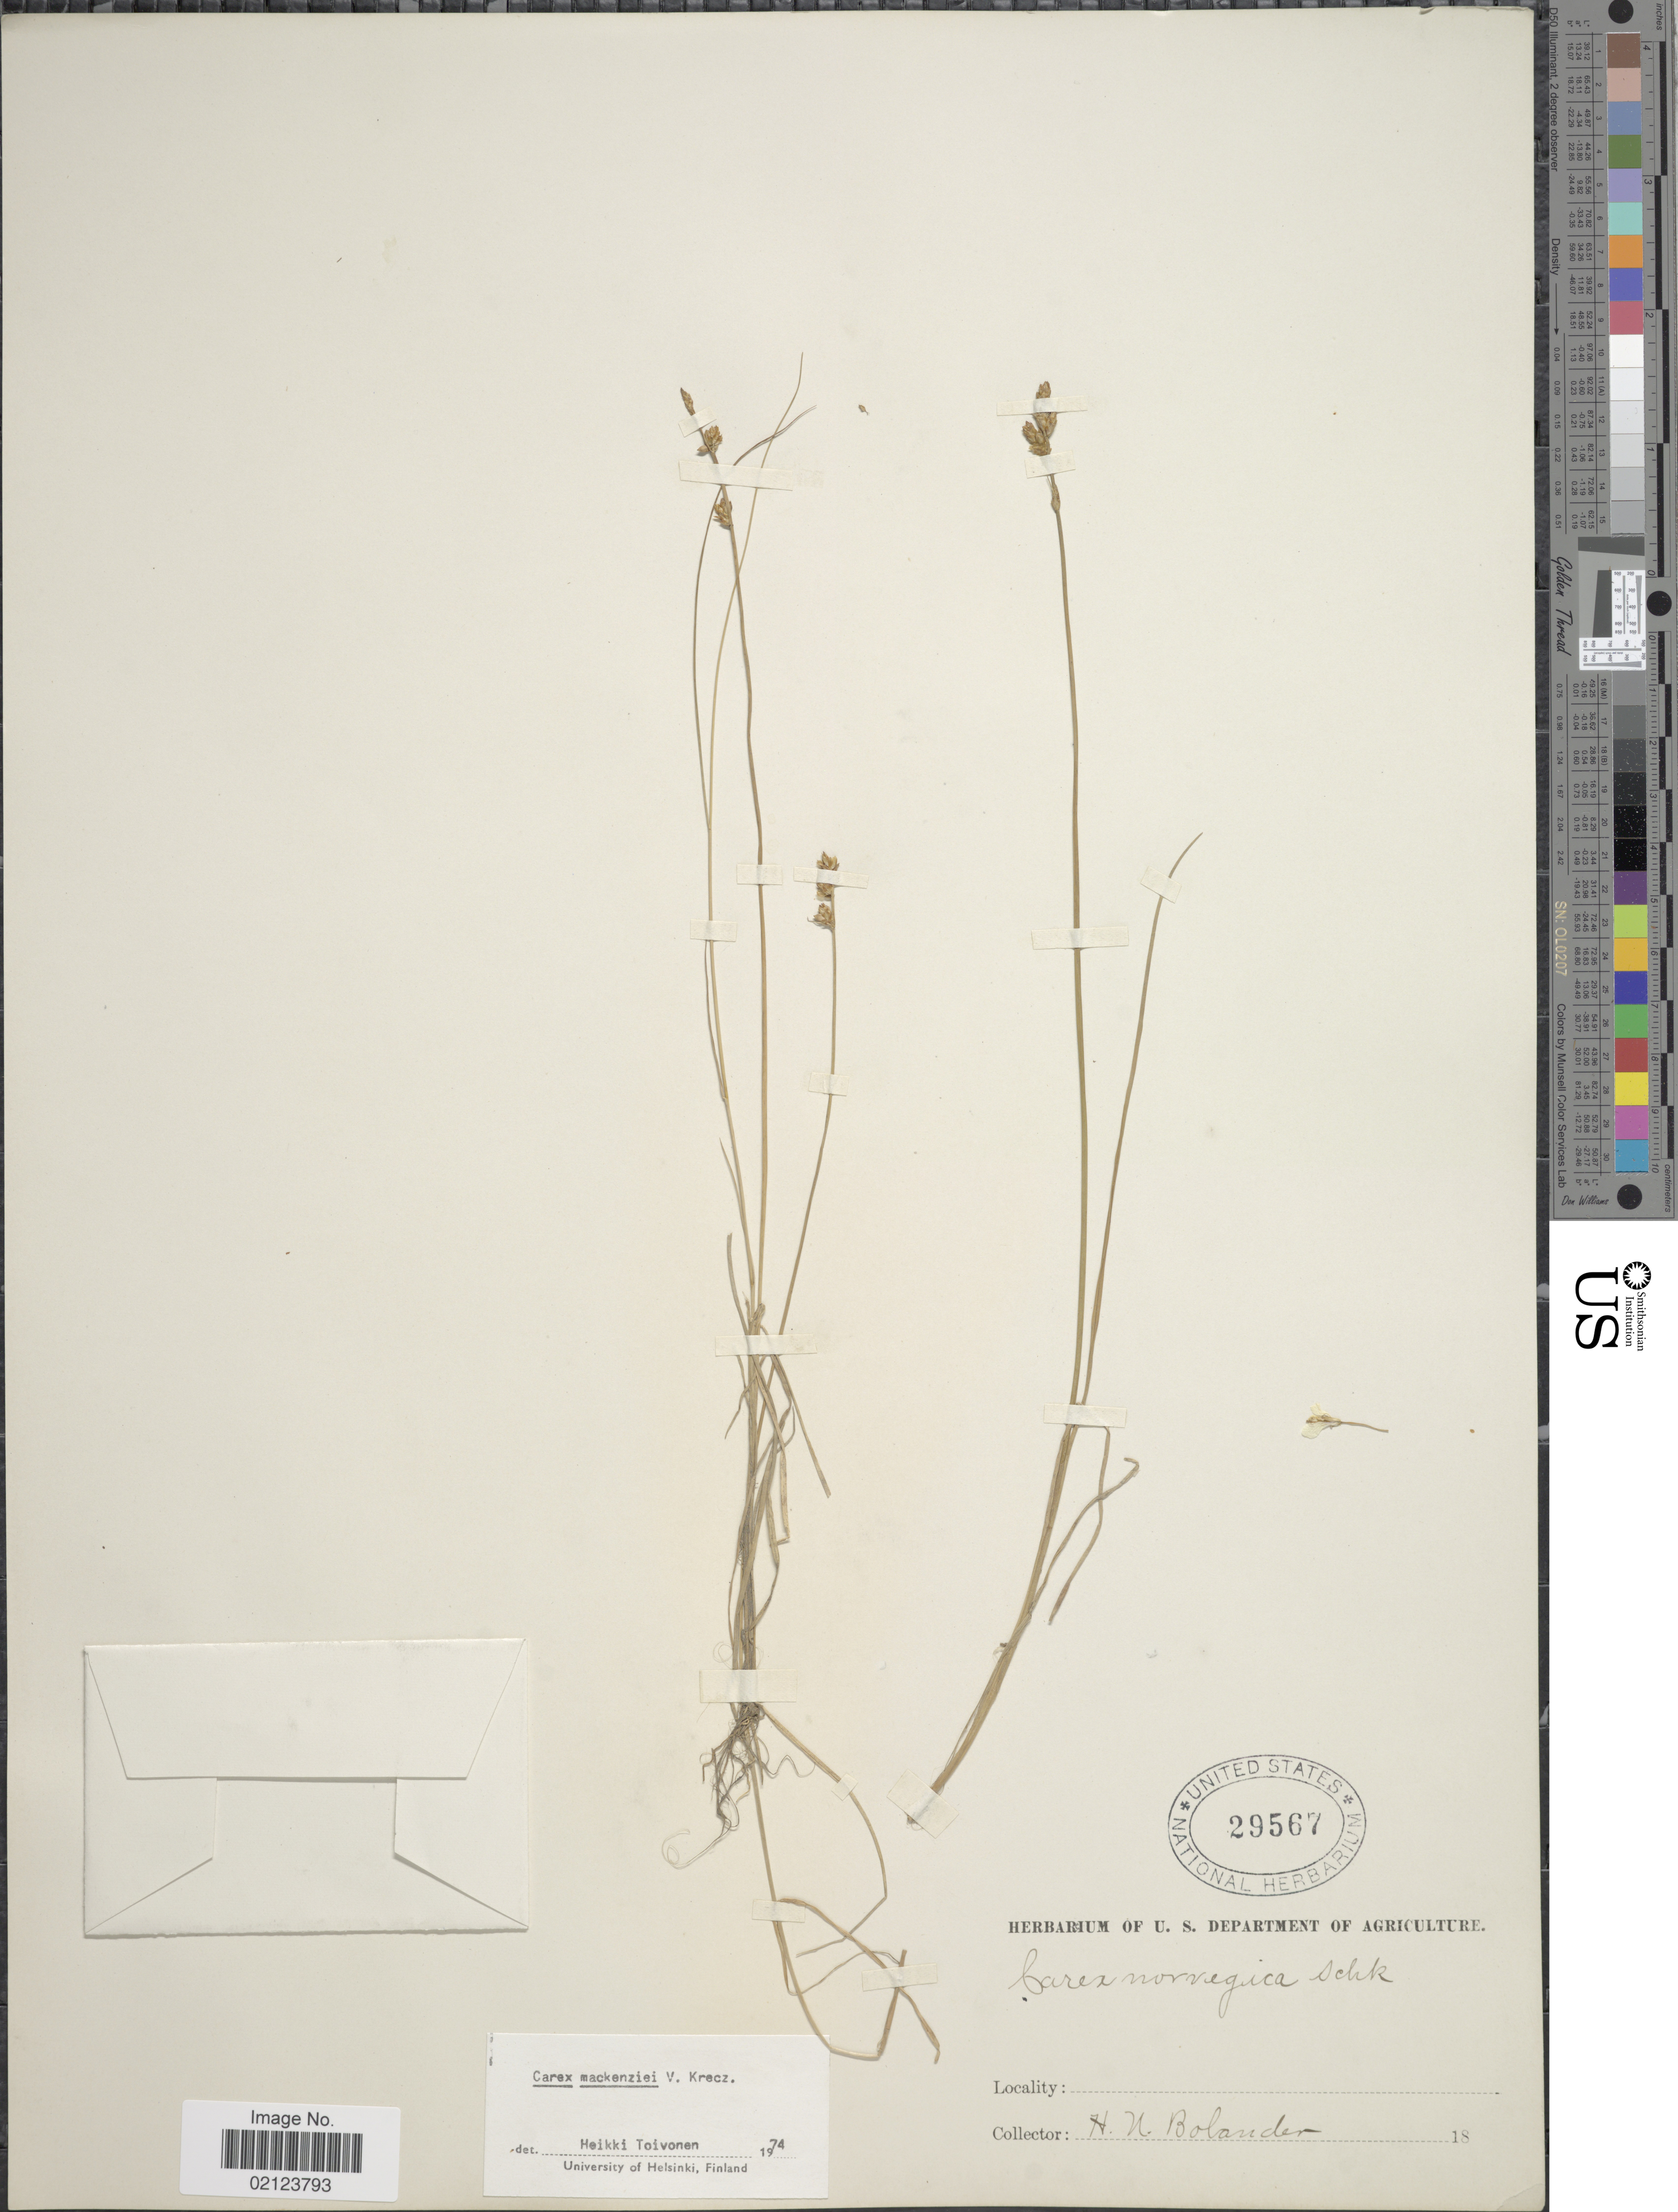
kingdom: Plantae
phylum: Tracheophyta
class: Liliopsida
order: Poales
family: Cyperaceae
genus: Carex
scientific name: Carex mackenziei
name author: V.I. Krecz.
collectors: H. Bolander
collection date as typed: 18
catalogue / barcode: US 29567